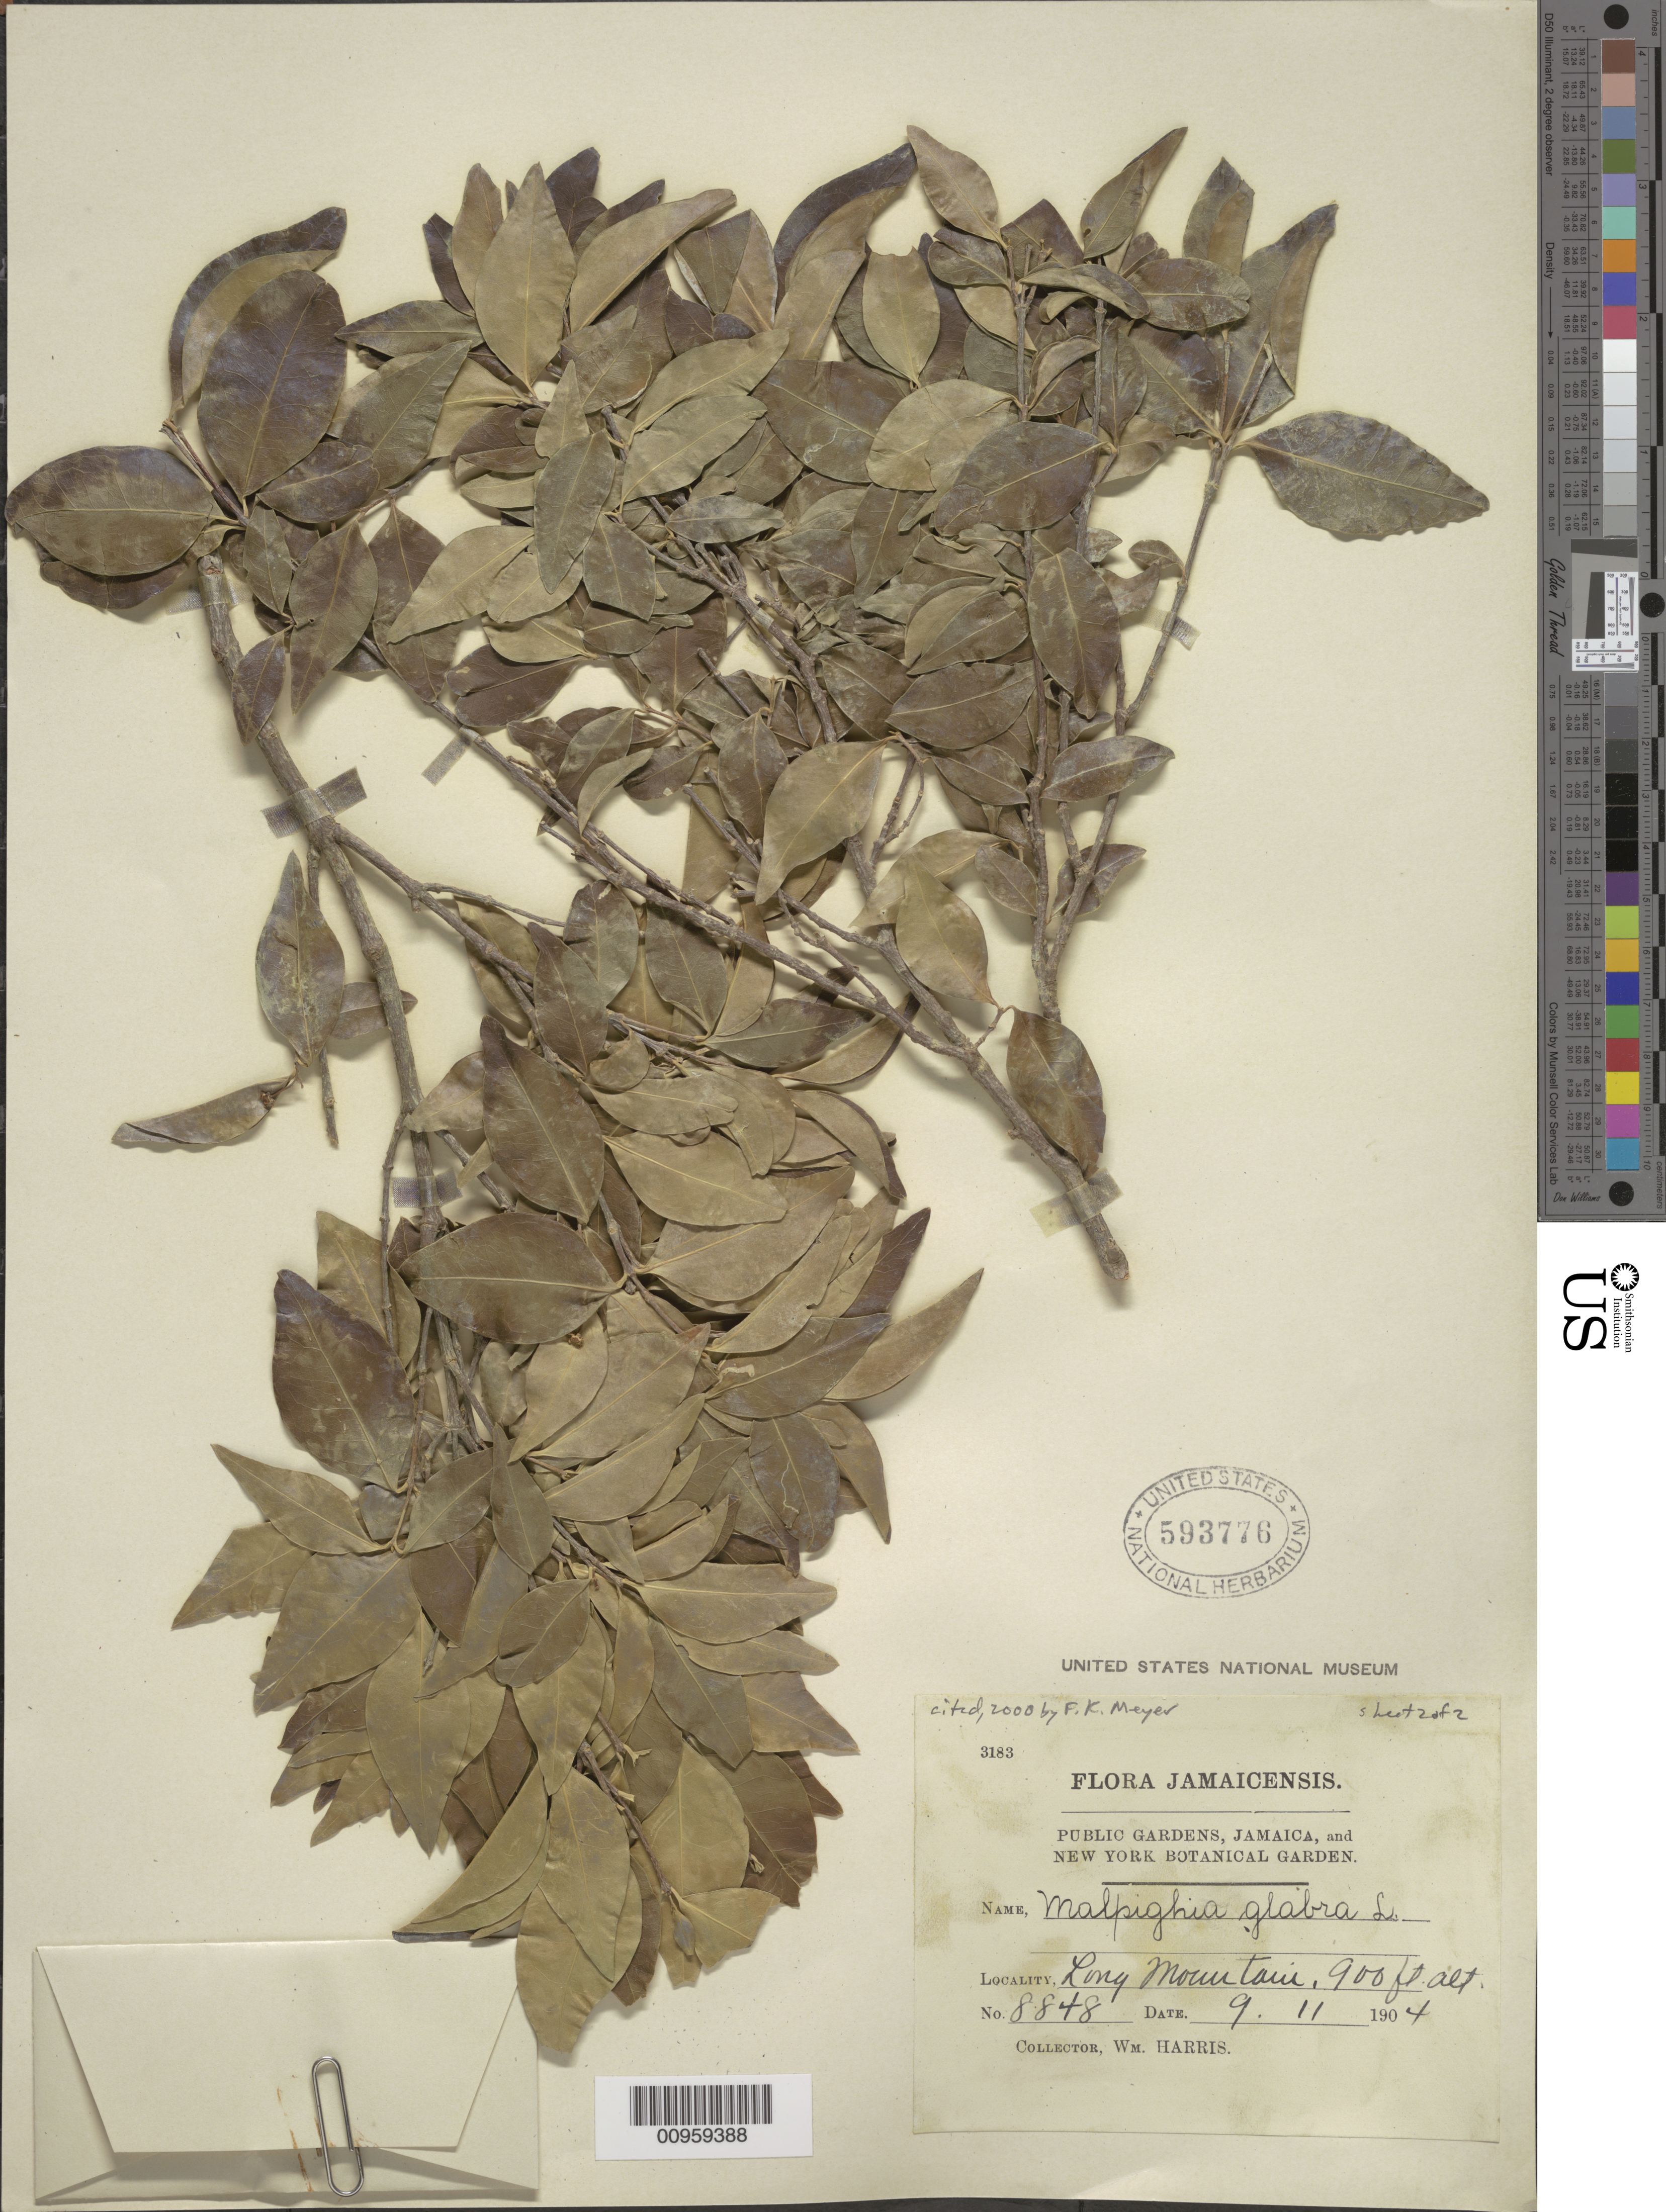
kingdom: Plantae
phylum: Tracheophyta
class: Magnoliopsida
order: Malpighiales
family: Malpighiaceae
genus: Malpighia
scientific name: Malpighia glabra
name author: L.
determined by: Meyer, F. K.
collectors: W. H. Harris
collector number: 8848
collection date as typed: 09 Nov 1904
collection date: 1904-11-09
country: Jamaica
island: Jamaica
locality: Long Mountain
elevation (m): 274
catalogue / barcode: US 593776